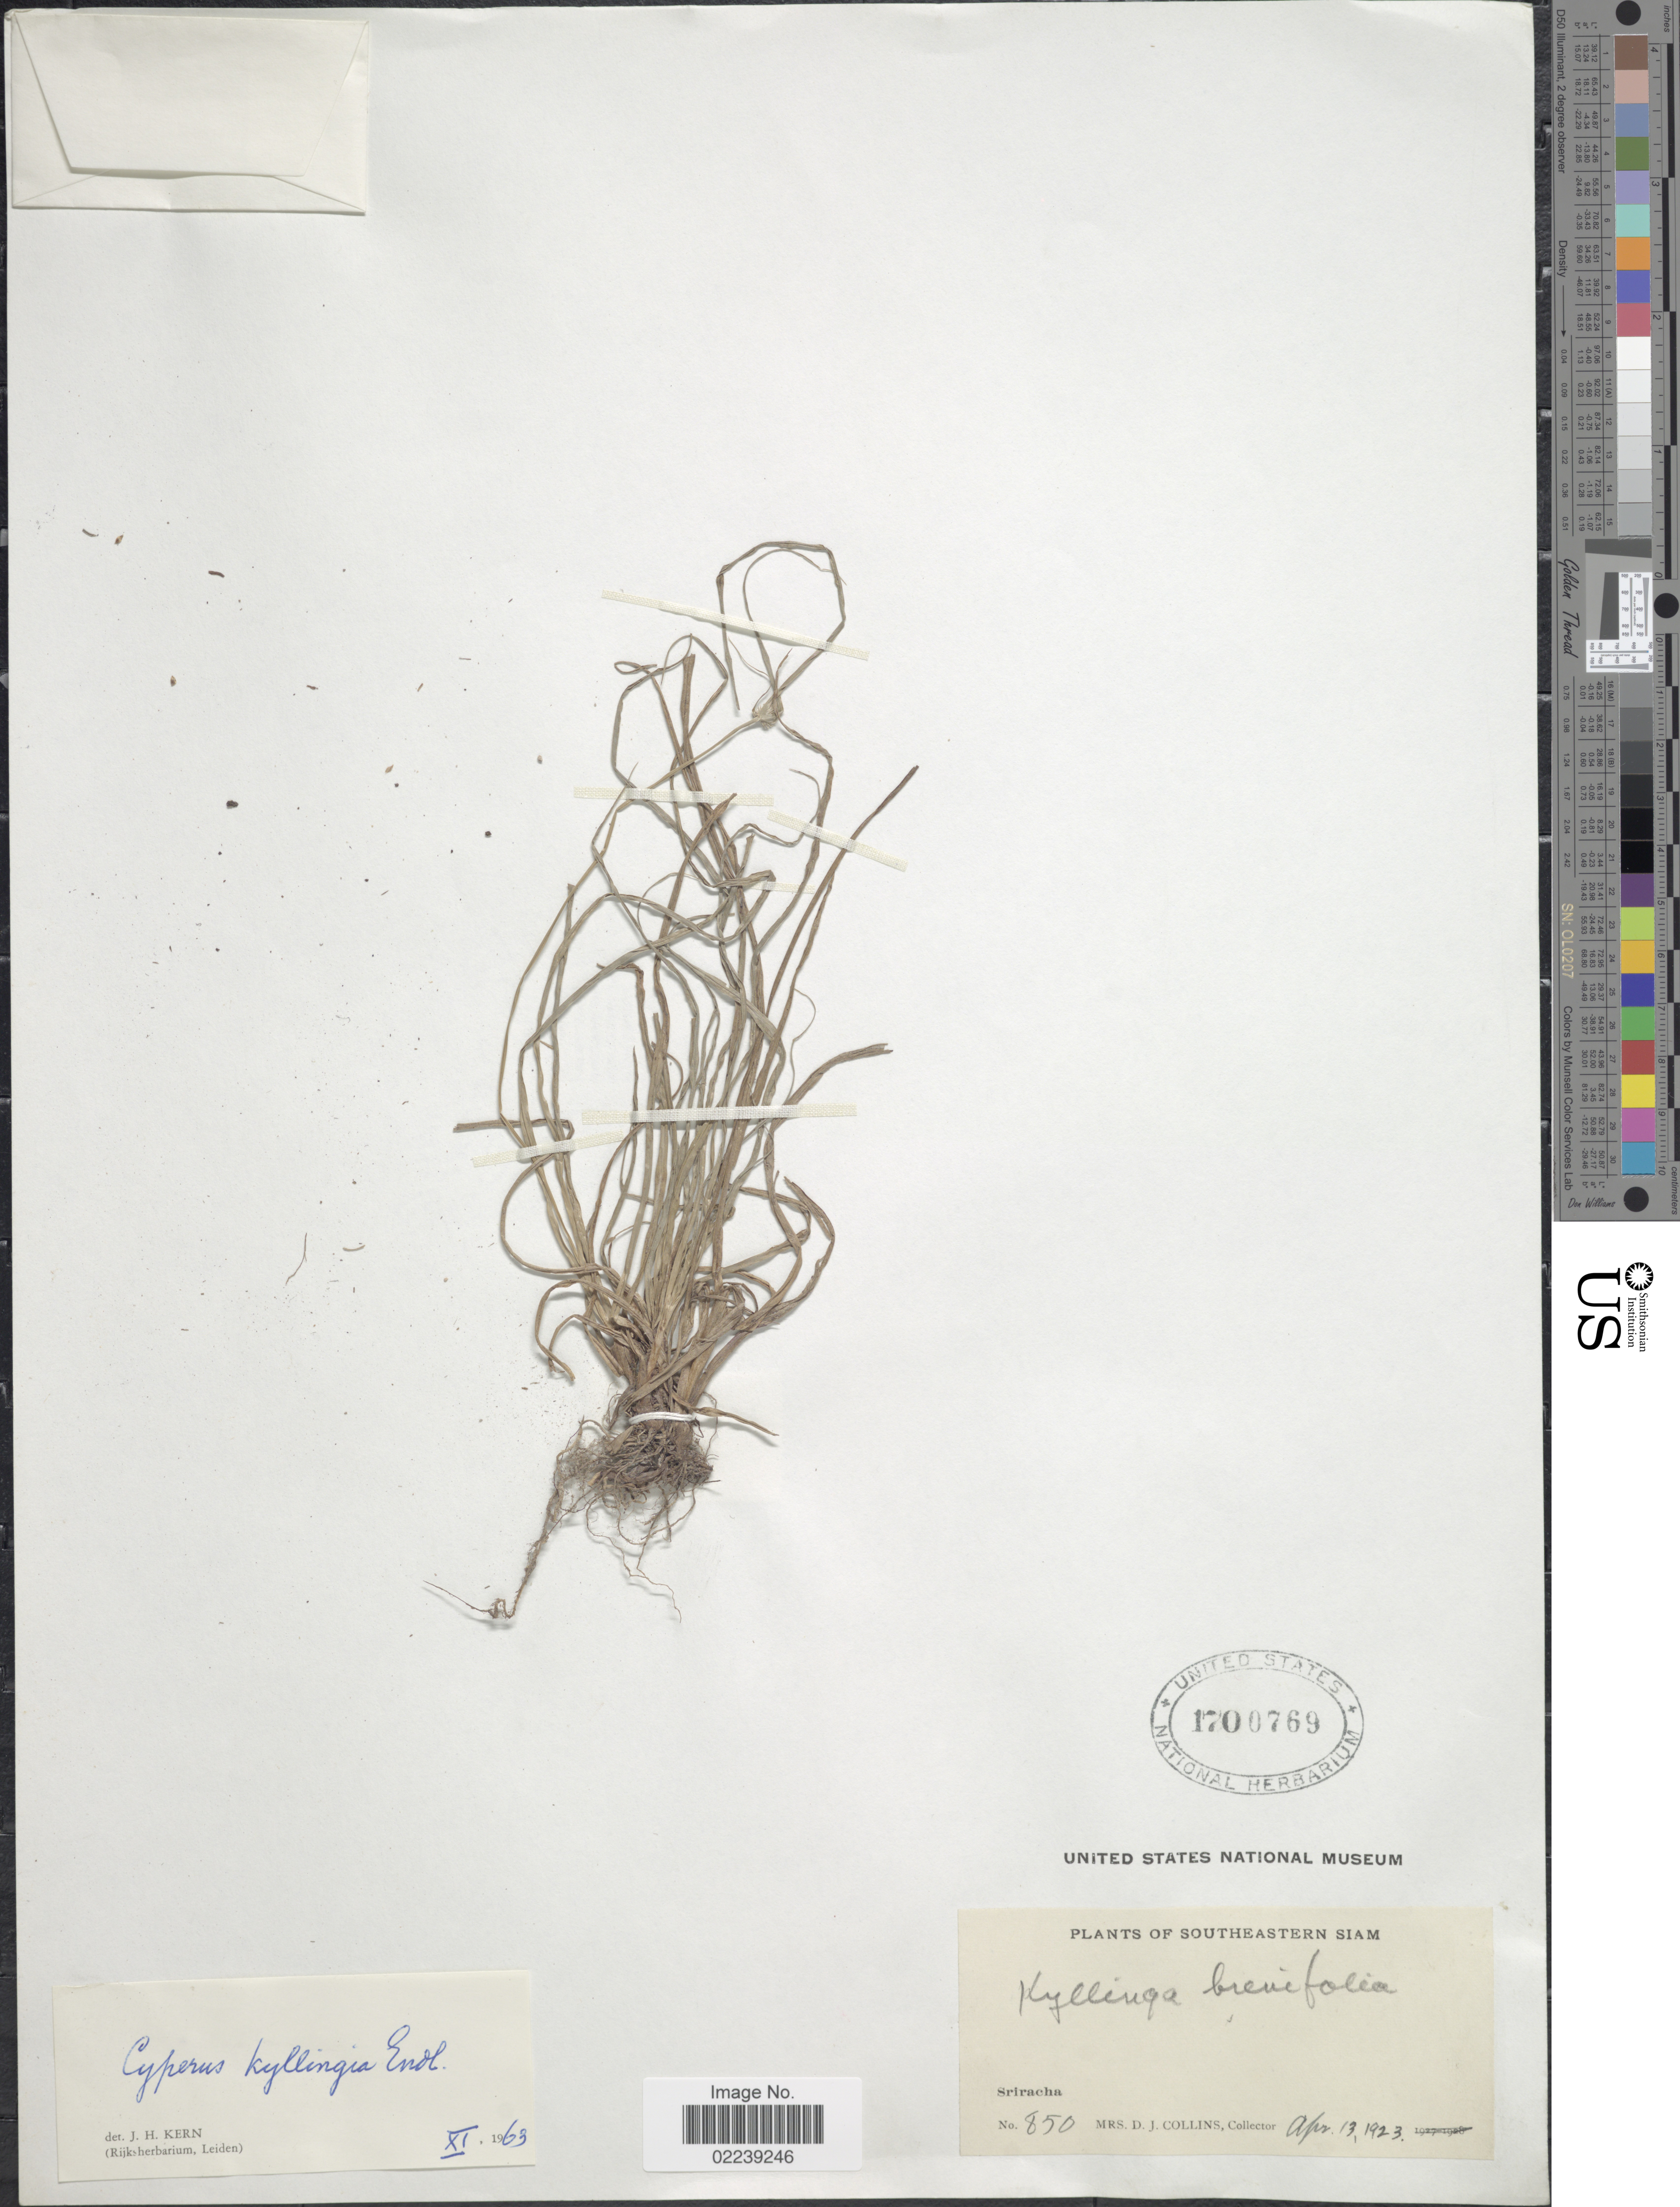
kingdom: Plantae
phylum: Tracheophyta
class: Liliopsida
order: Poales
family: Cyperaceae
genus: Cyperus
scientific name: Cyperus mindorensis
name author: (Steud.) Huygh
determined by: Strong, M. T., (US), Smithsonian Institution - National Museum of Natural History (UNITED STATES)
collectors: Mrs. D. J. Collins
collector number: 850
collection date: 1923-04-13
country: Thailand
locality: Southeastern Siam, Sriracha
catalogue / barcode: US 1700769